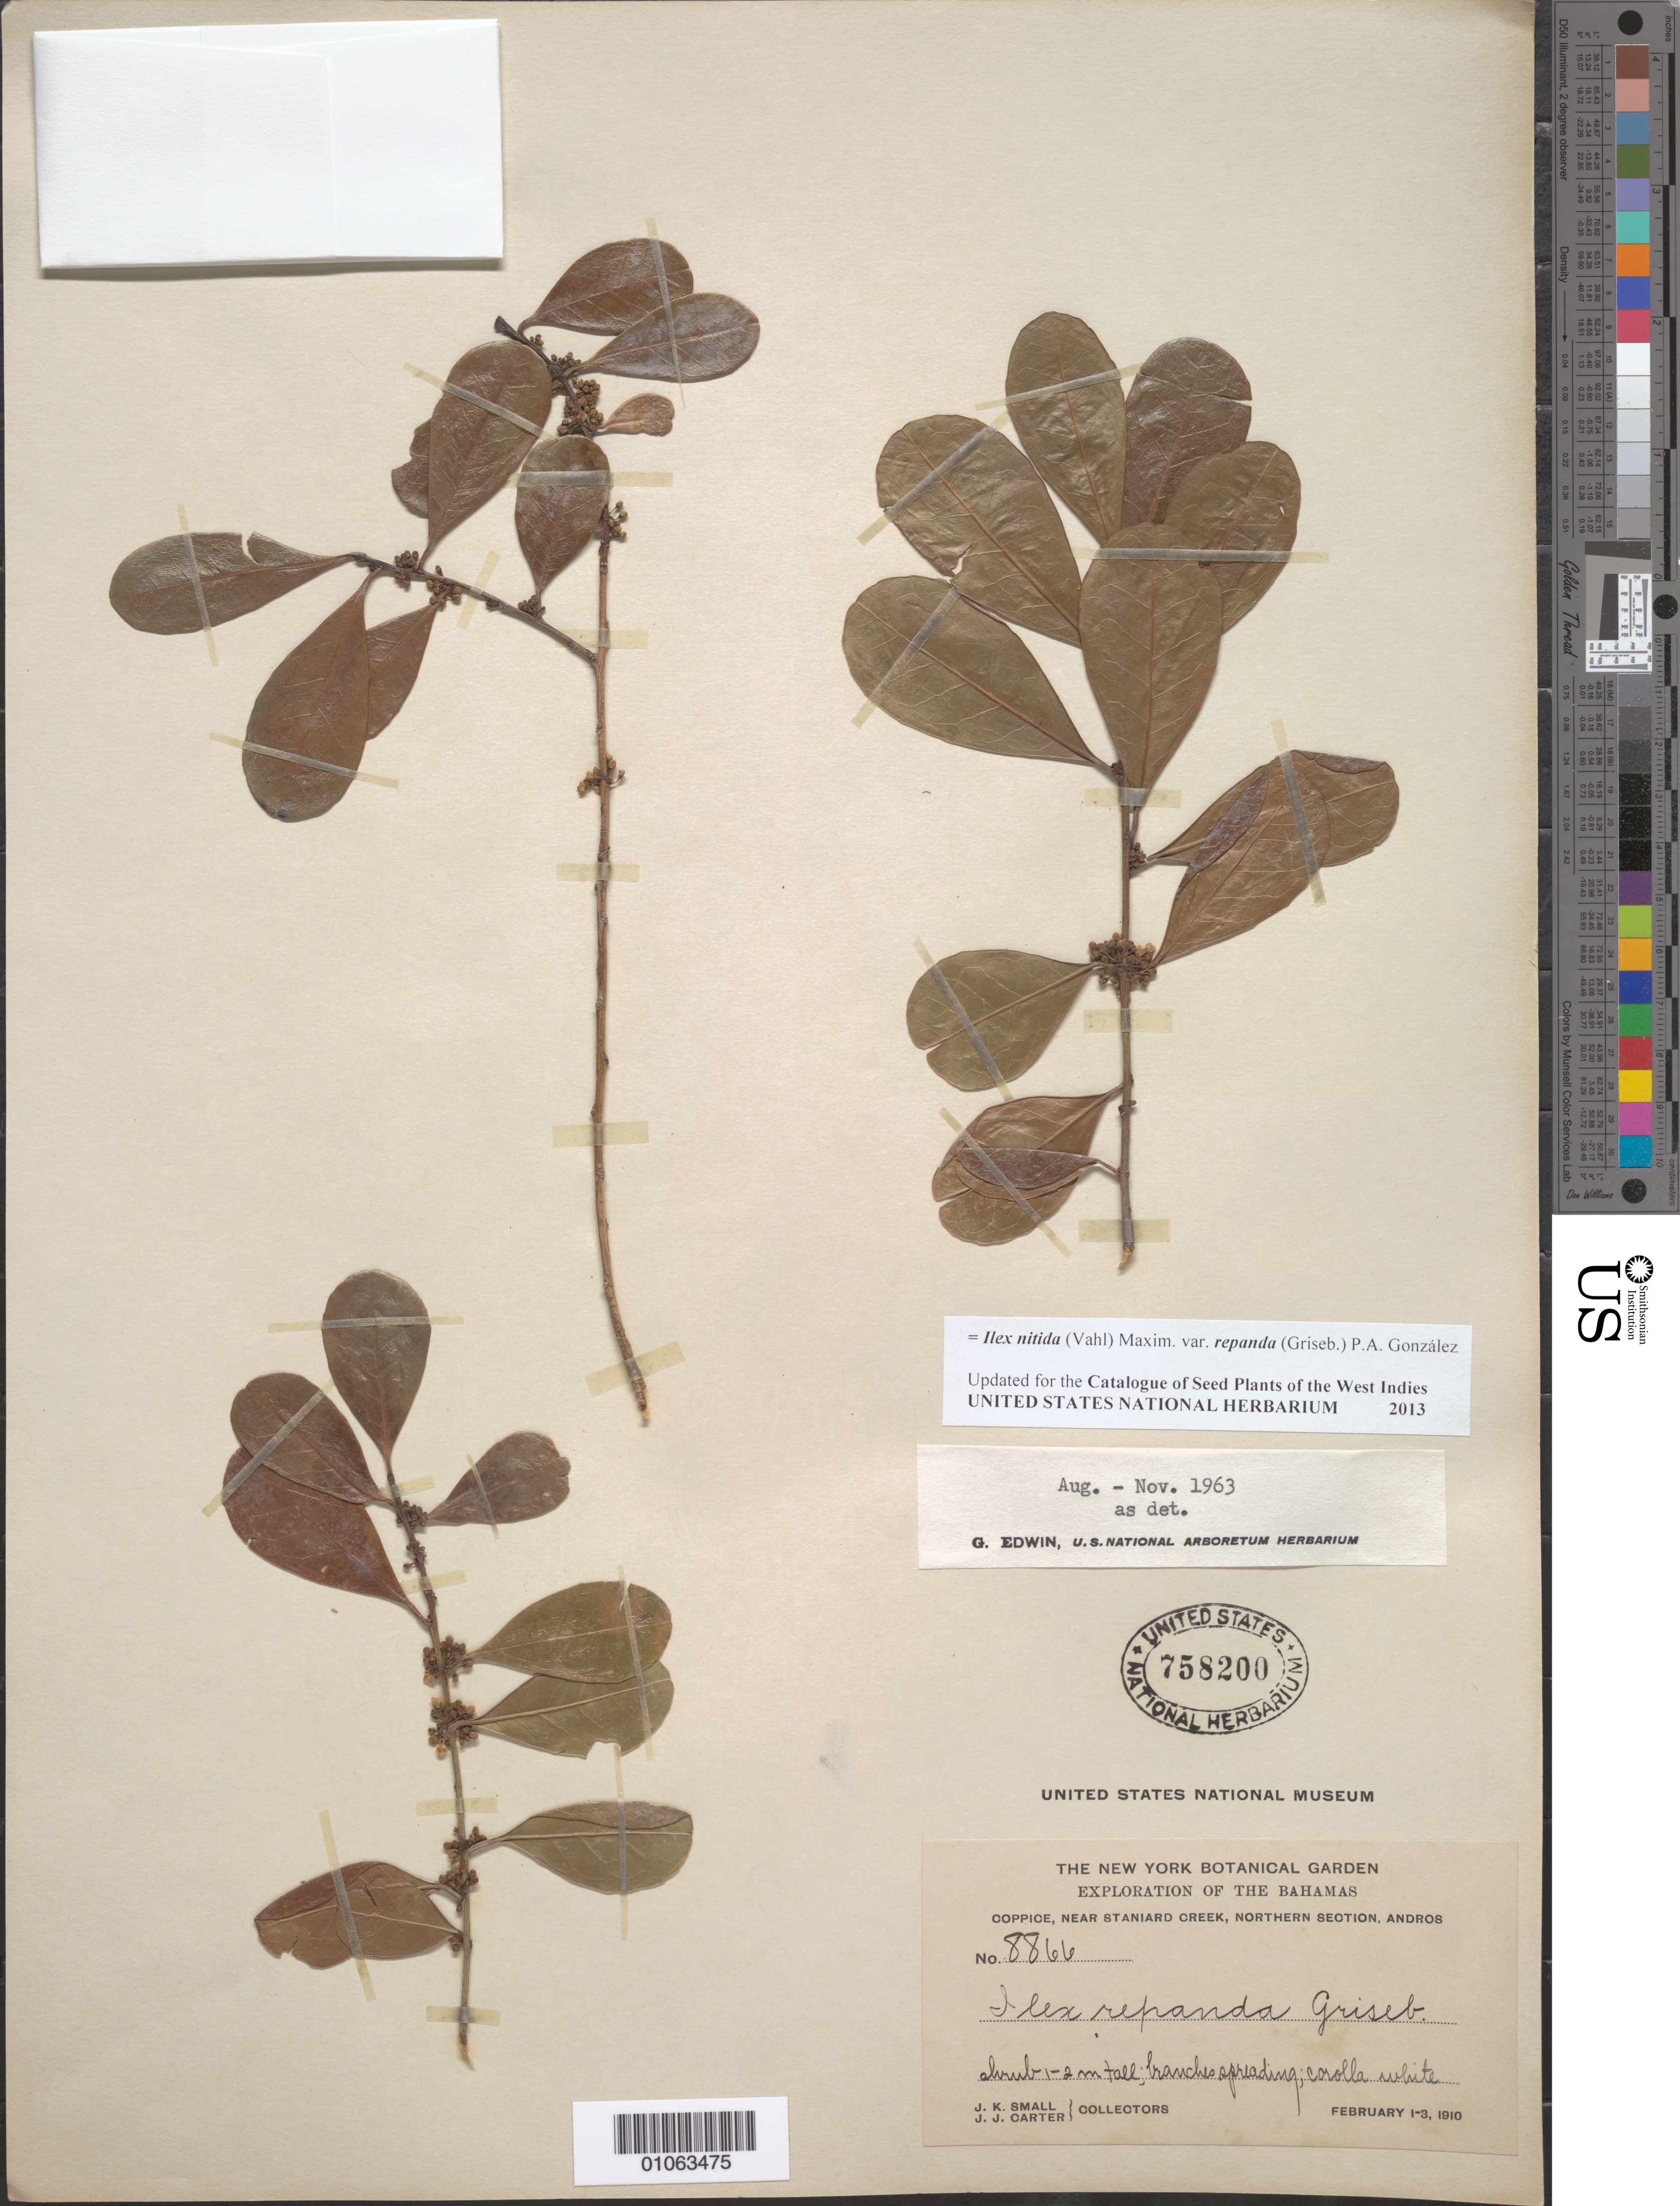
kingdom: Plantae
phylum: Tracheophyta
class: Magnoliopsida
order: Aquifoliales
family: Aquifoliaceae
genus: Ilex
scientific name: Ilex nitida var. repanda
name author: (Griseb.) P. A. González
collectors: J. K. Small & J. J. Carter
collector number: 8866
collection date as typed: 01 Feb 1910 to 03 Feb 1910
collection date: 1910-02-01/1910-02-03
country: Bahamas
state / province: North Andros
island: Andros I.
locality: Coppice, near Staniard creek.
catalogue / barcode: US 758200